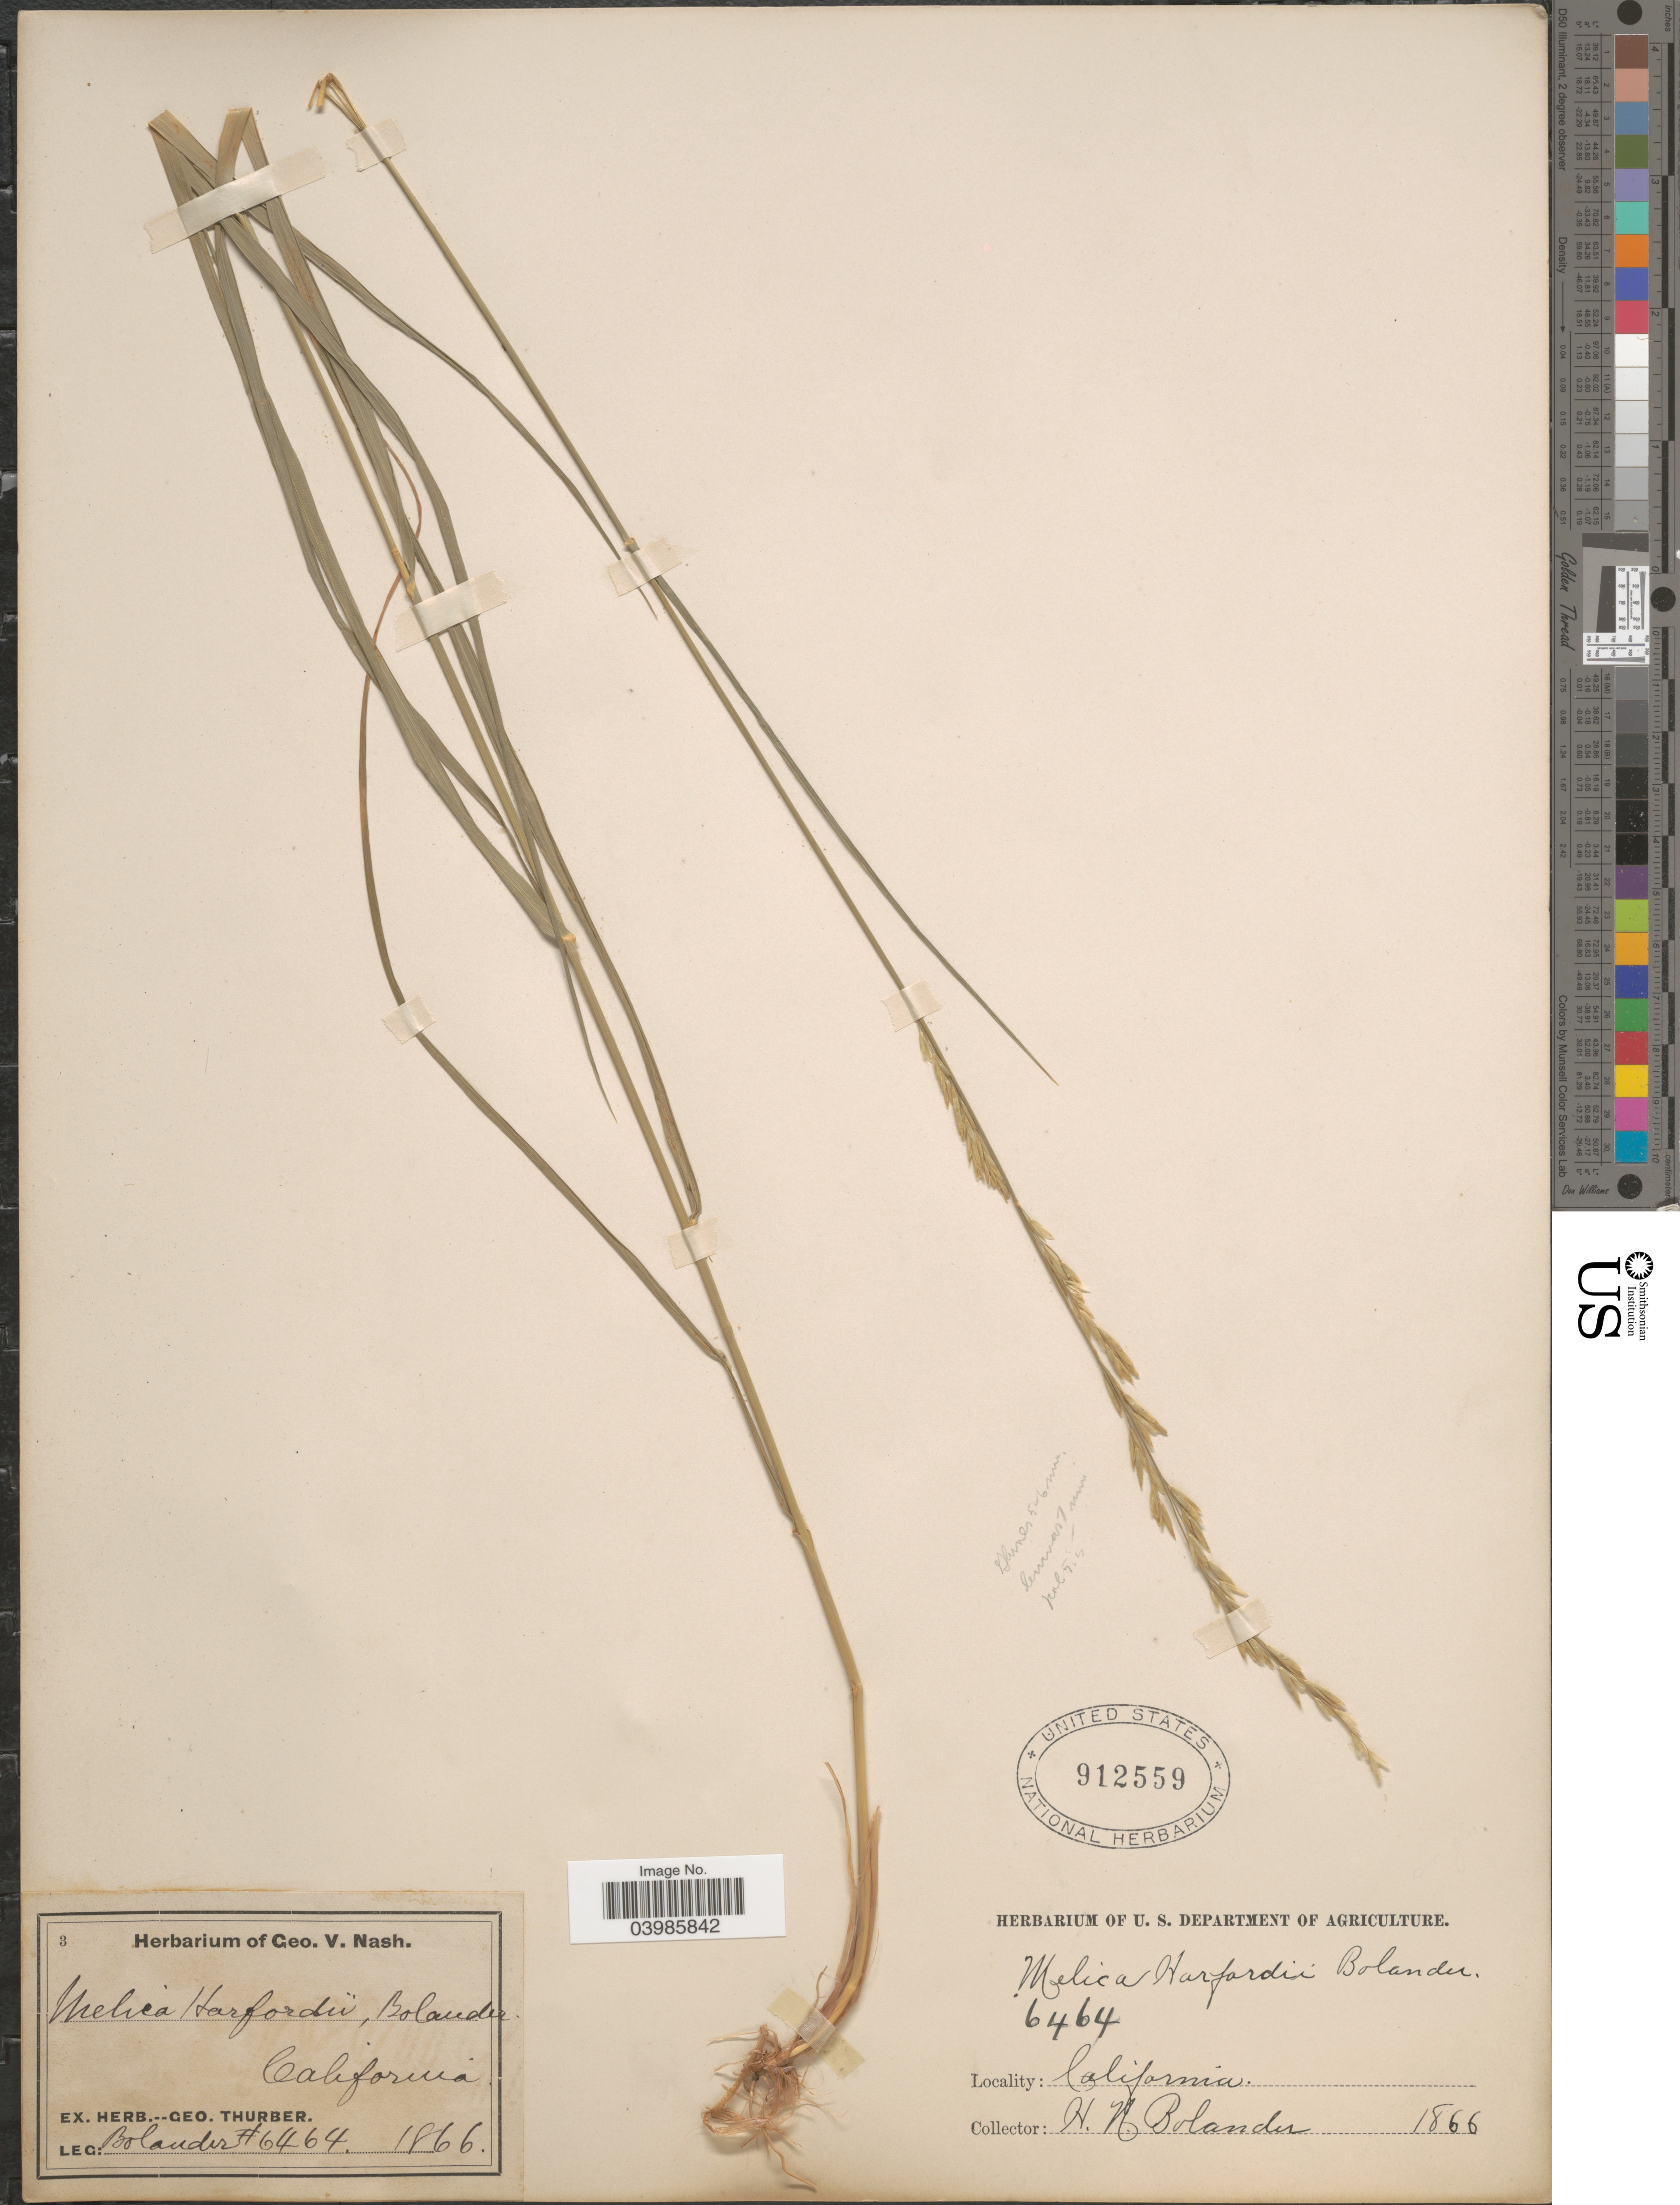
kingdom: Plantae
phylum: Tracheophyta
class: Liliopsida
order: Poales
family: Poaceae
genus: Melica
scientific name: Melica harfordii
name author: Bol.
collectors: H. Bolander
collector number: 6464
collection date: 1866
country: United States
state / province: California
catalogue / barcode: US 912559